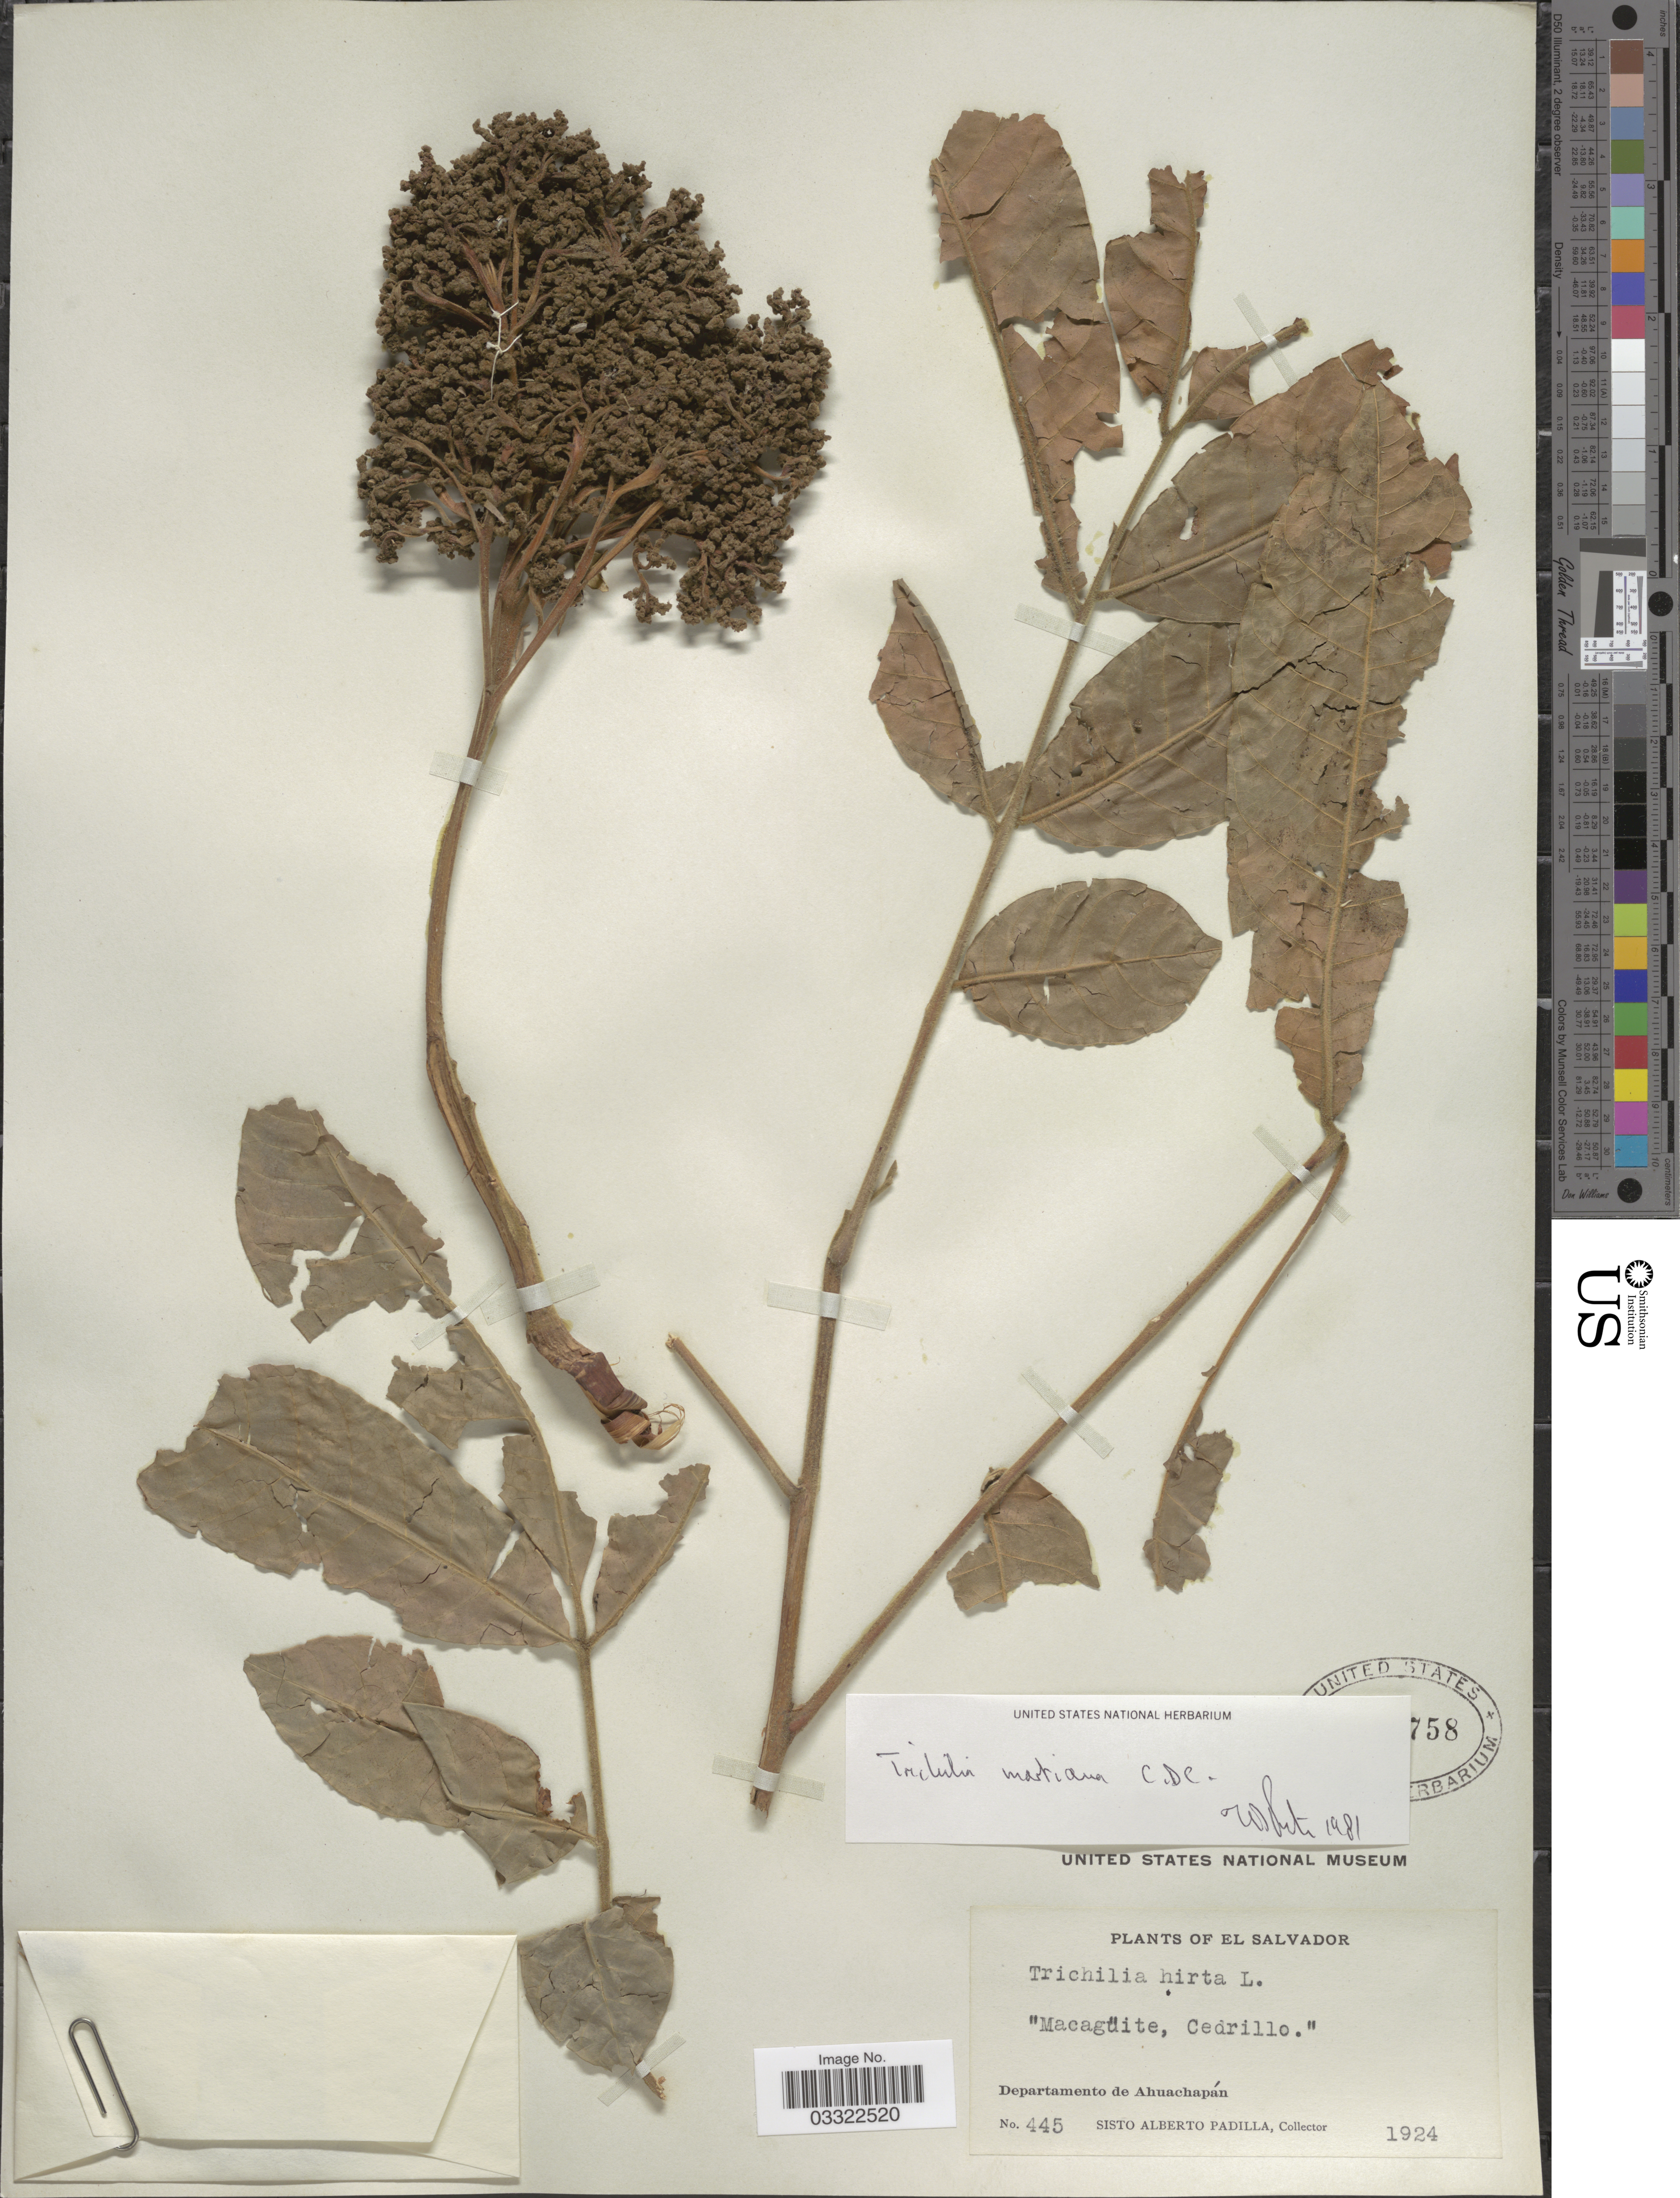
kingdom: Plantae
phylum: Tracheophyta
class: Magnoliopsida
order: Sapindales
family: Meliaceae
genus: Trichilia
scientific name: Trichilia martiana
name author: C. DC.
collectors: S. A. Padilla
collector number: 445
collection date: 1924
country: El Salvador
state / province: Ahuachapan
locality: Departamento de Ahuachapán.